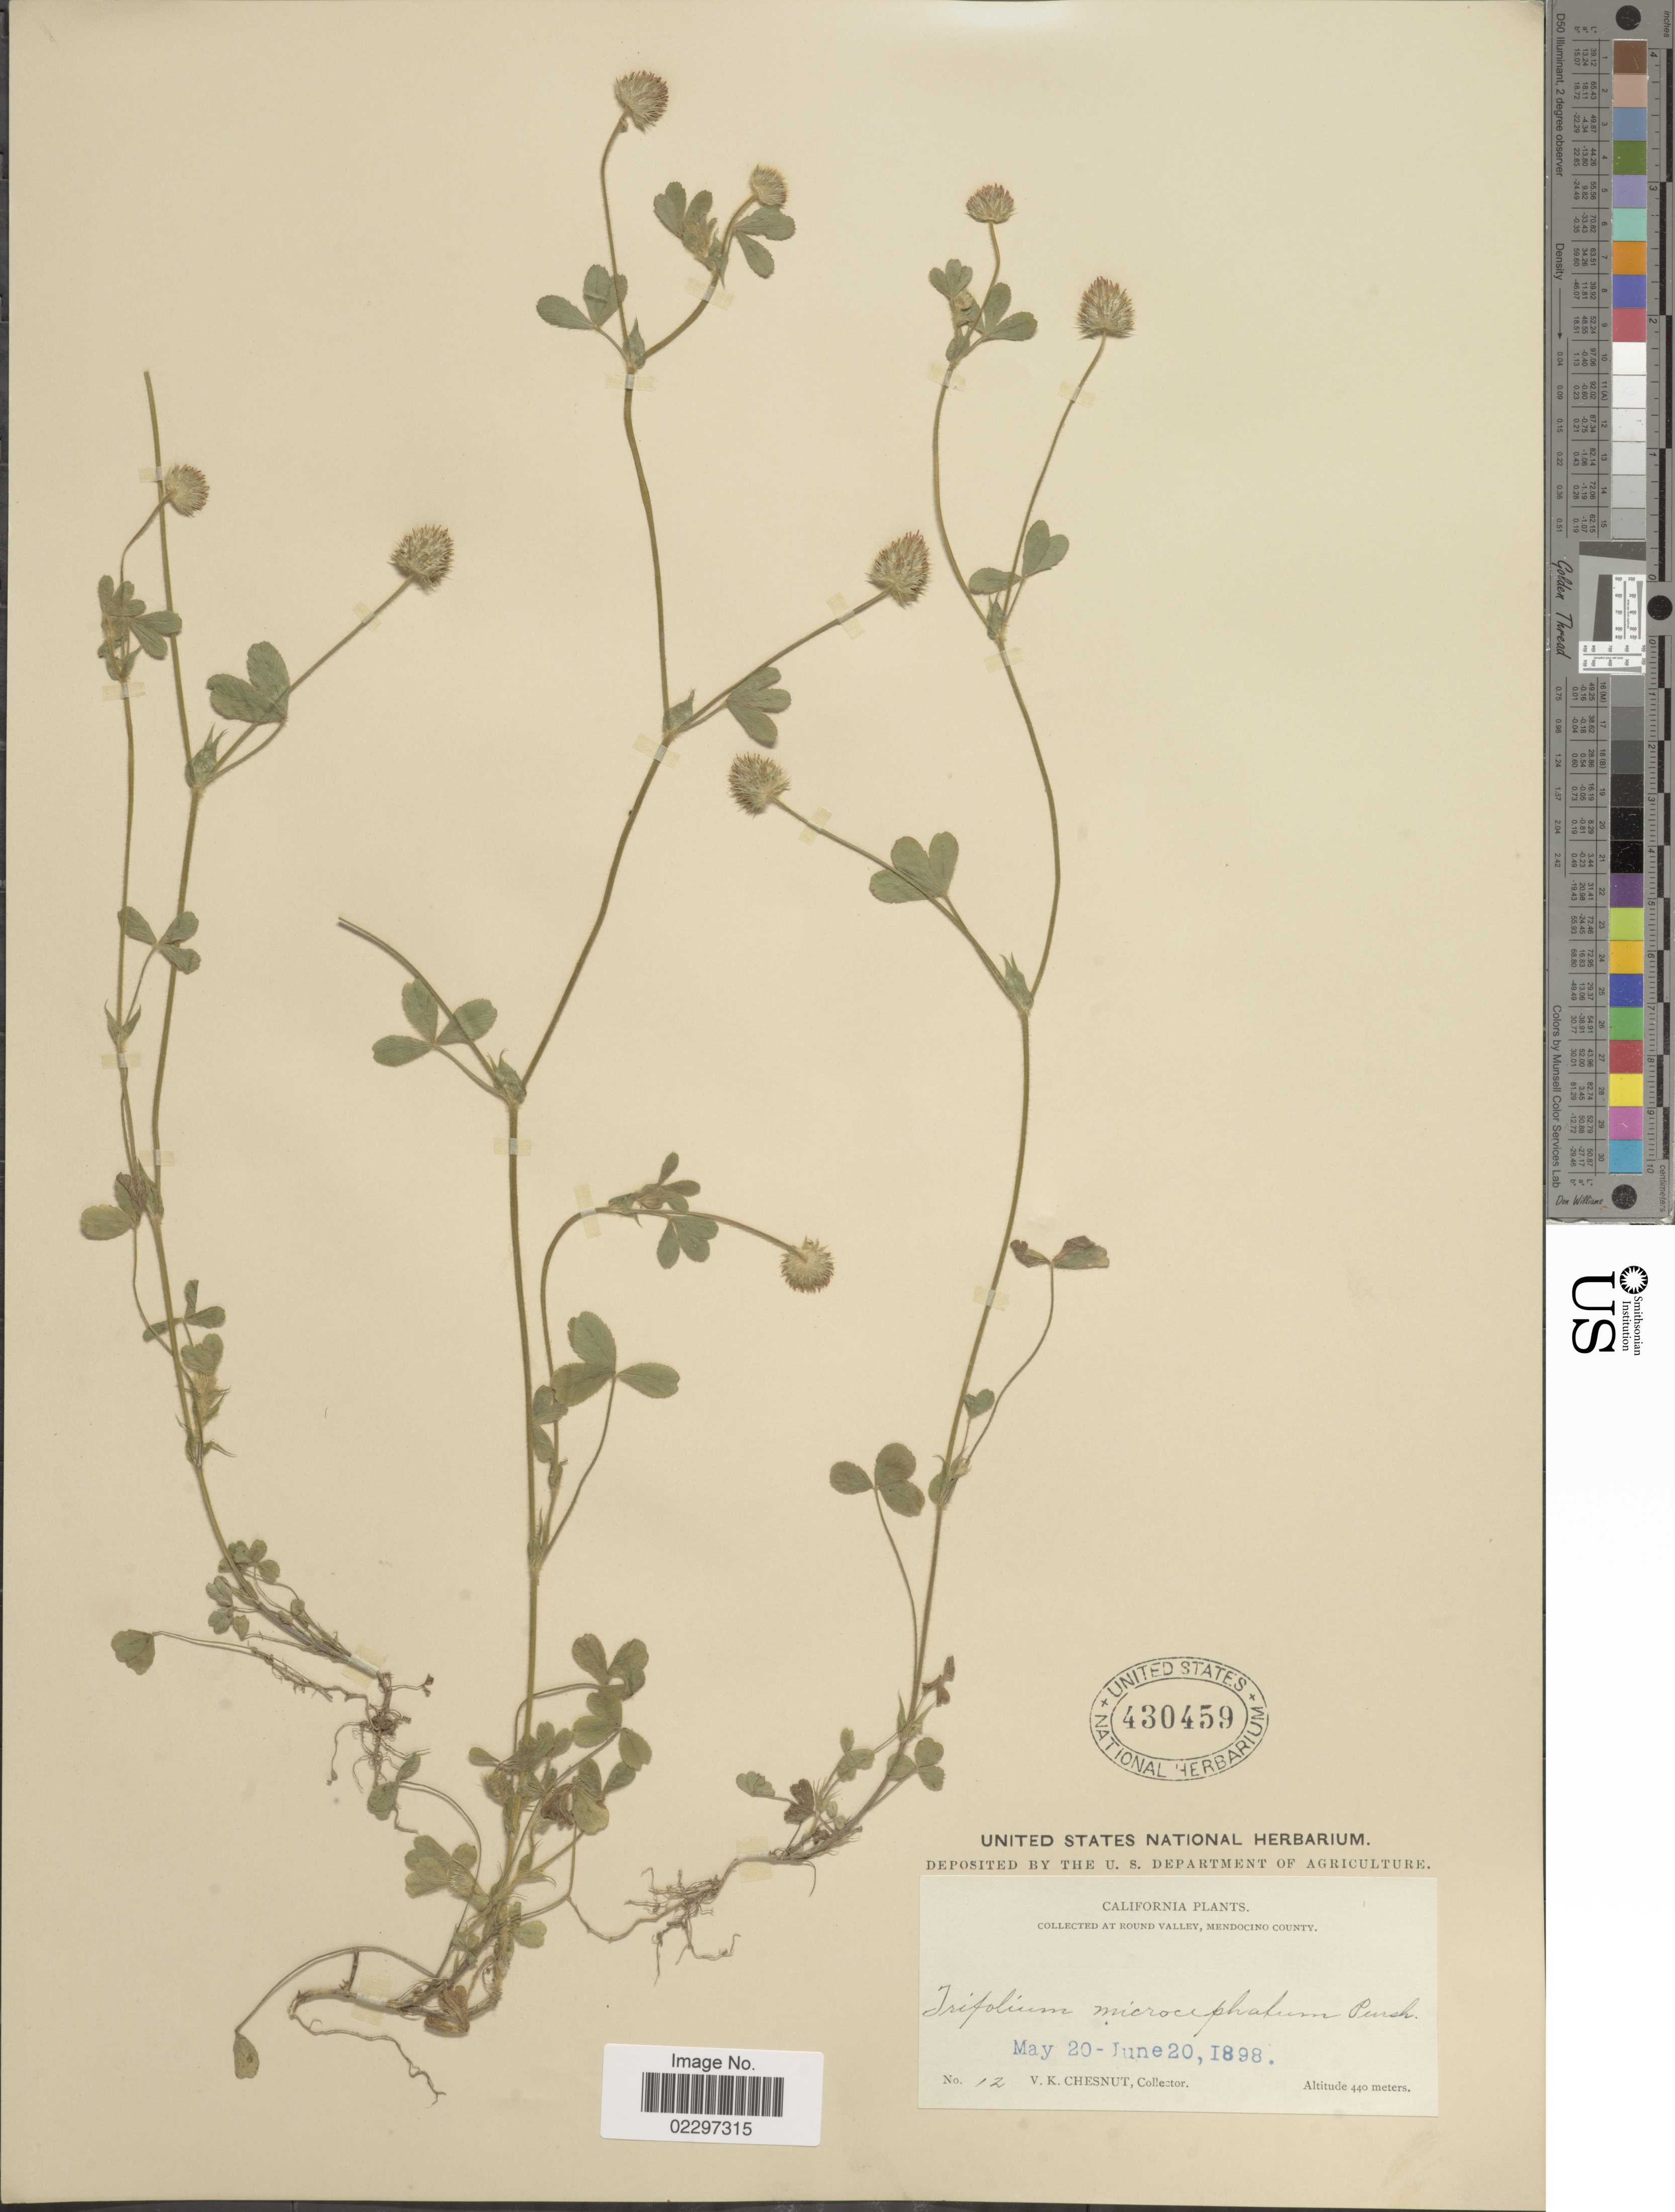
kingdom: Plantae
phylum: Tracheophyta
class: Magnoliopsida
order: Fabales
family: Fabaceae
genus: Trifolium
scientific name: Trifolium microcephalum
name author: Pursh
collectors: V. Chesnut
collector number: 12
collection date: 1898-05-20/1898-06-20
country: United States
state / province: California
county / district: Mendocino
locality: At Round Valley, Mendocino County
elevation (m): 440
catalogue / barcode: US 430459